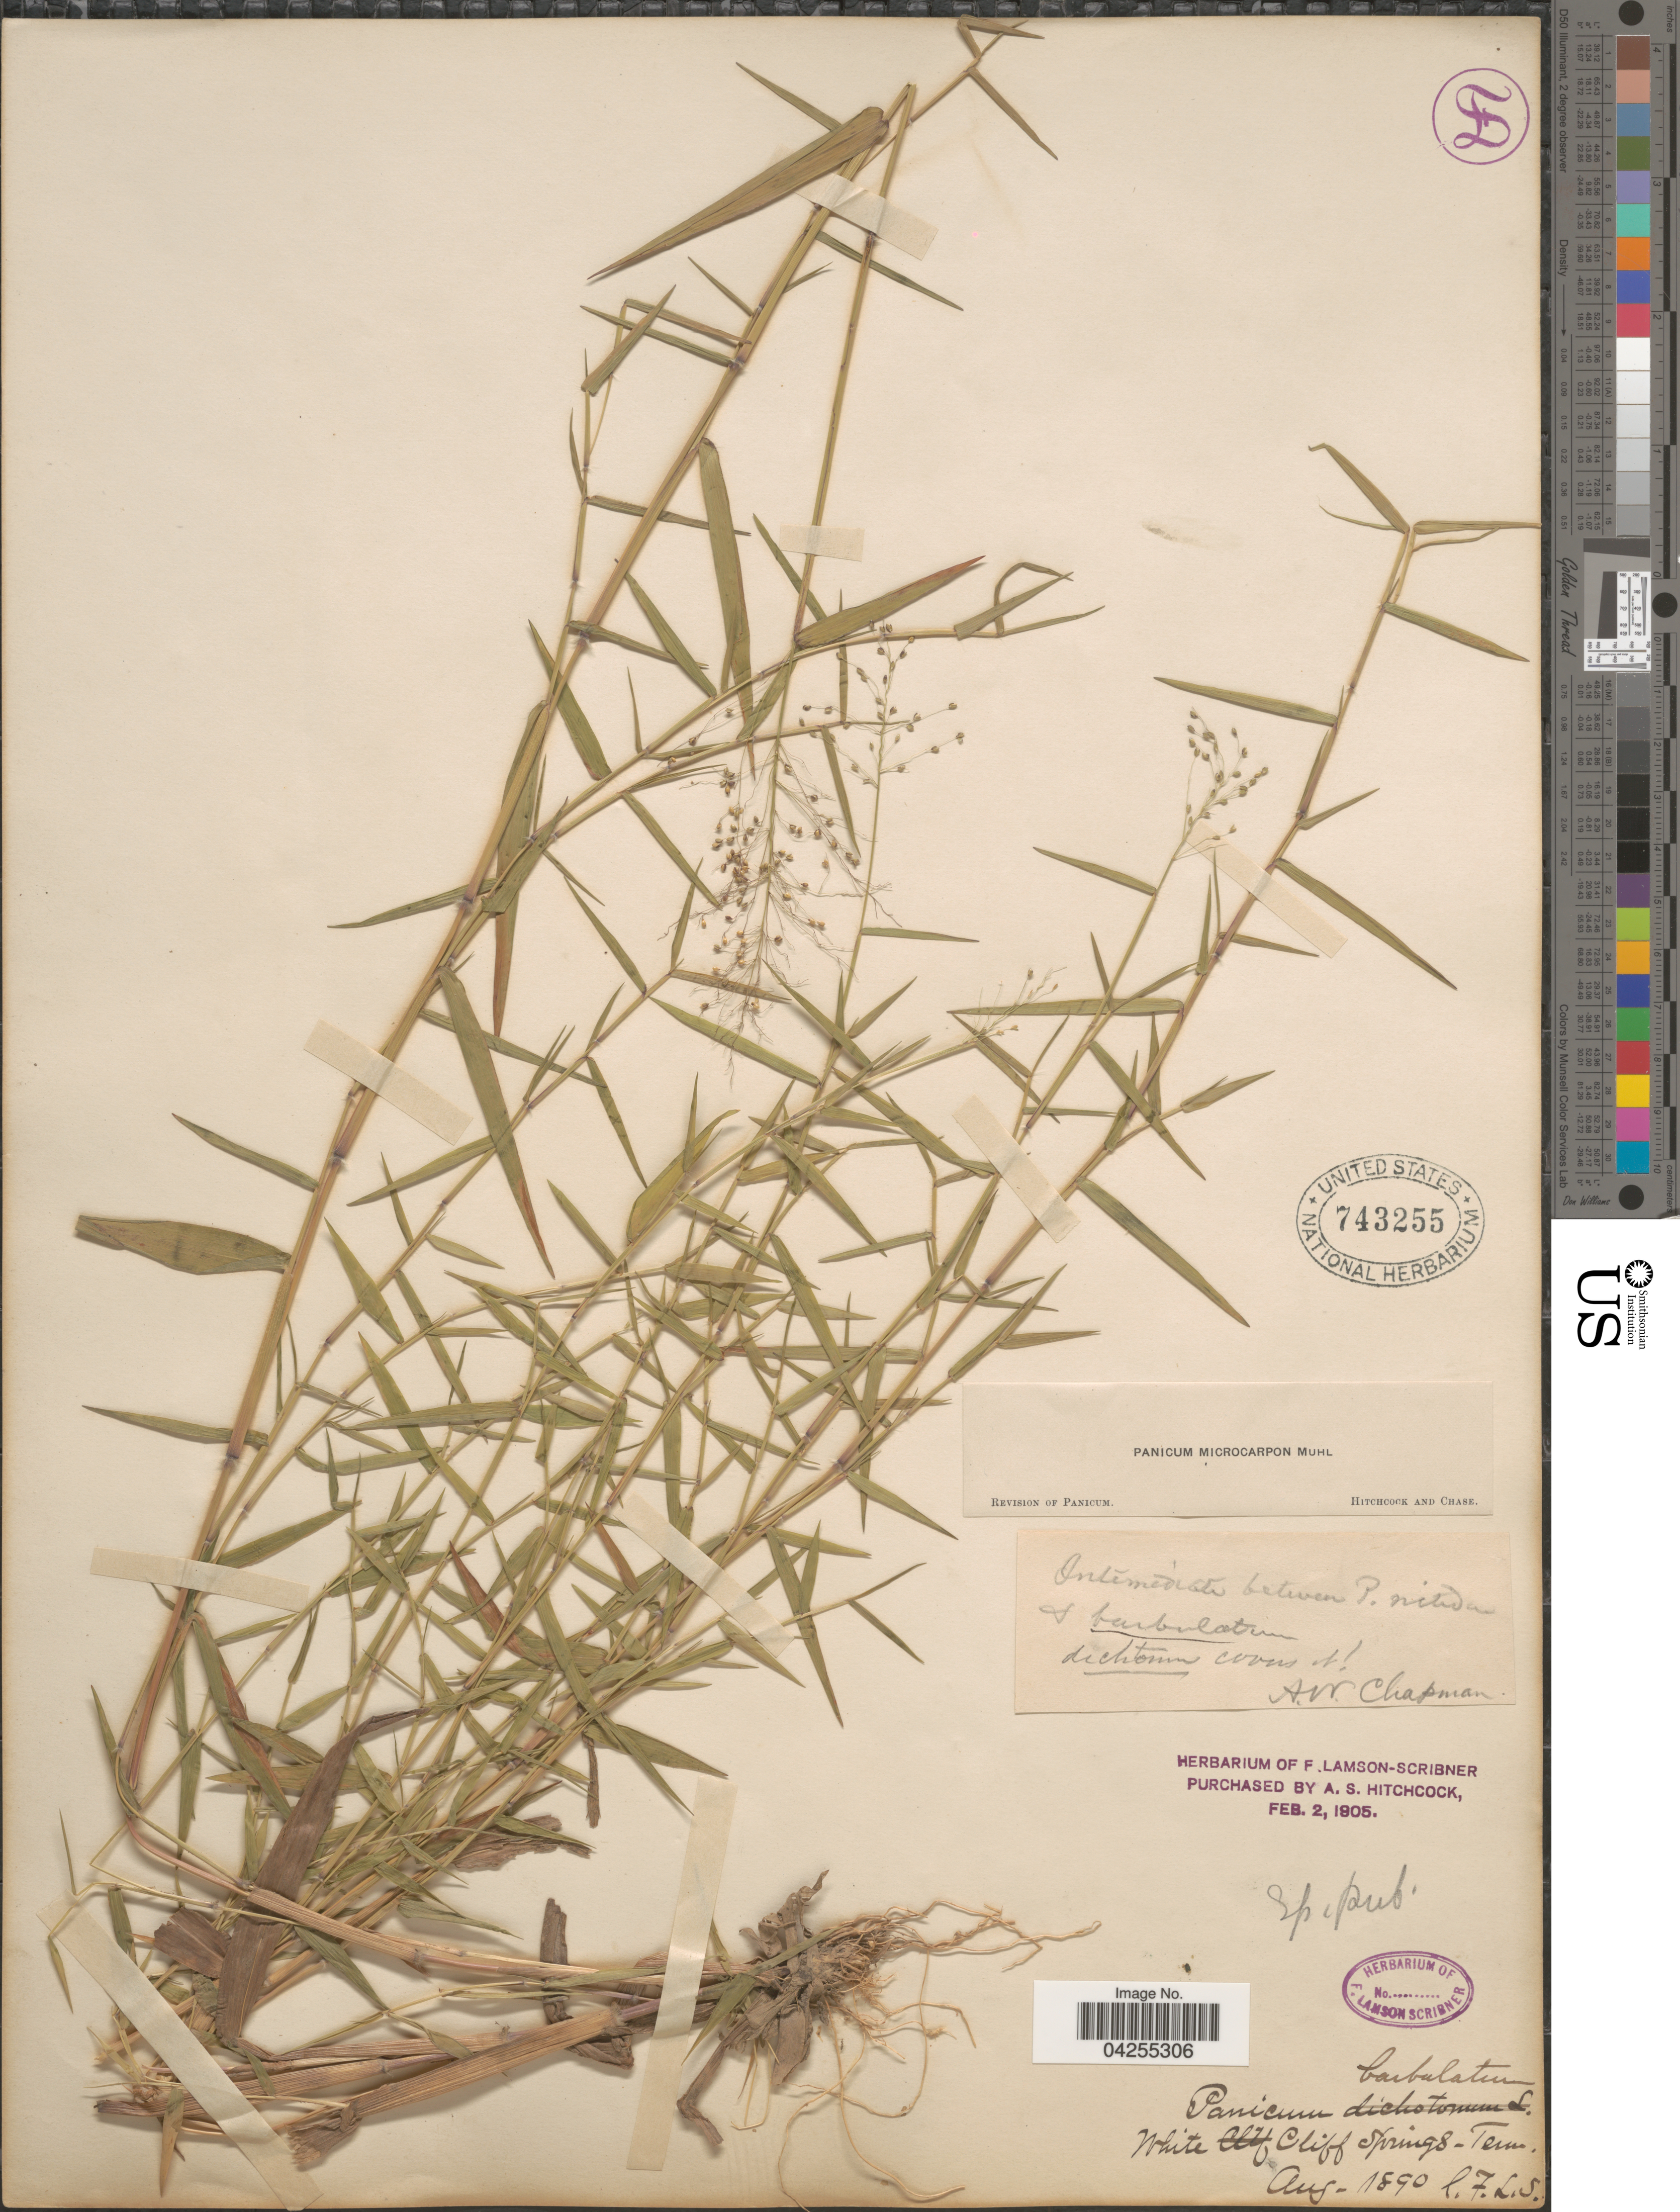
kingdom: Plantae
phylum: Tracheophyta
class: Liliopsida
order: Poales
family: Poaceae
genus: Dichanthelium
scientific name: Dichanthelium dichotomum var. dichotomum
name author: (L.) Gould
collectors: F. L. Scribner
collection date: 1890-08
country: United States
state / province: Tennessee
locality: White Cliff Springs.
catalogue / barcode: US 743255